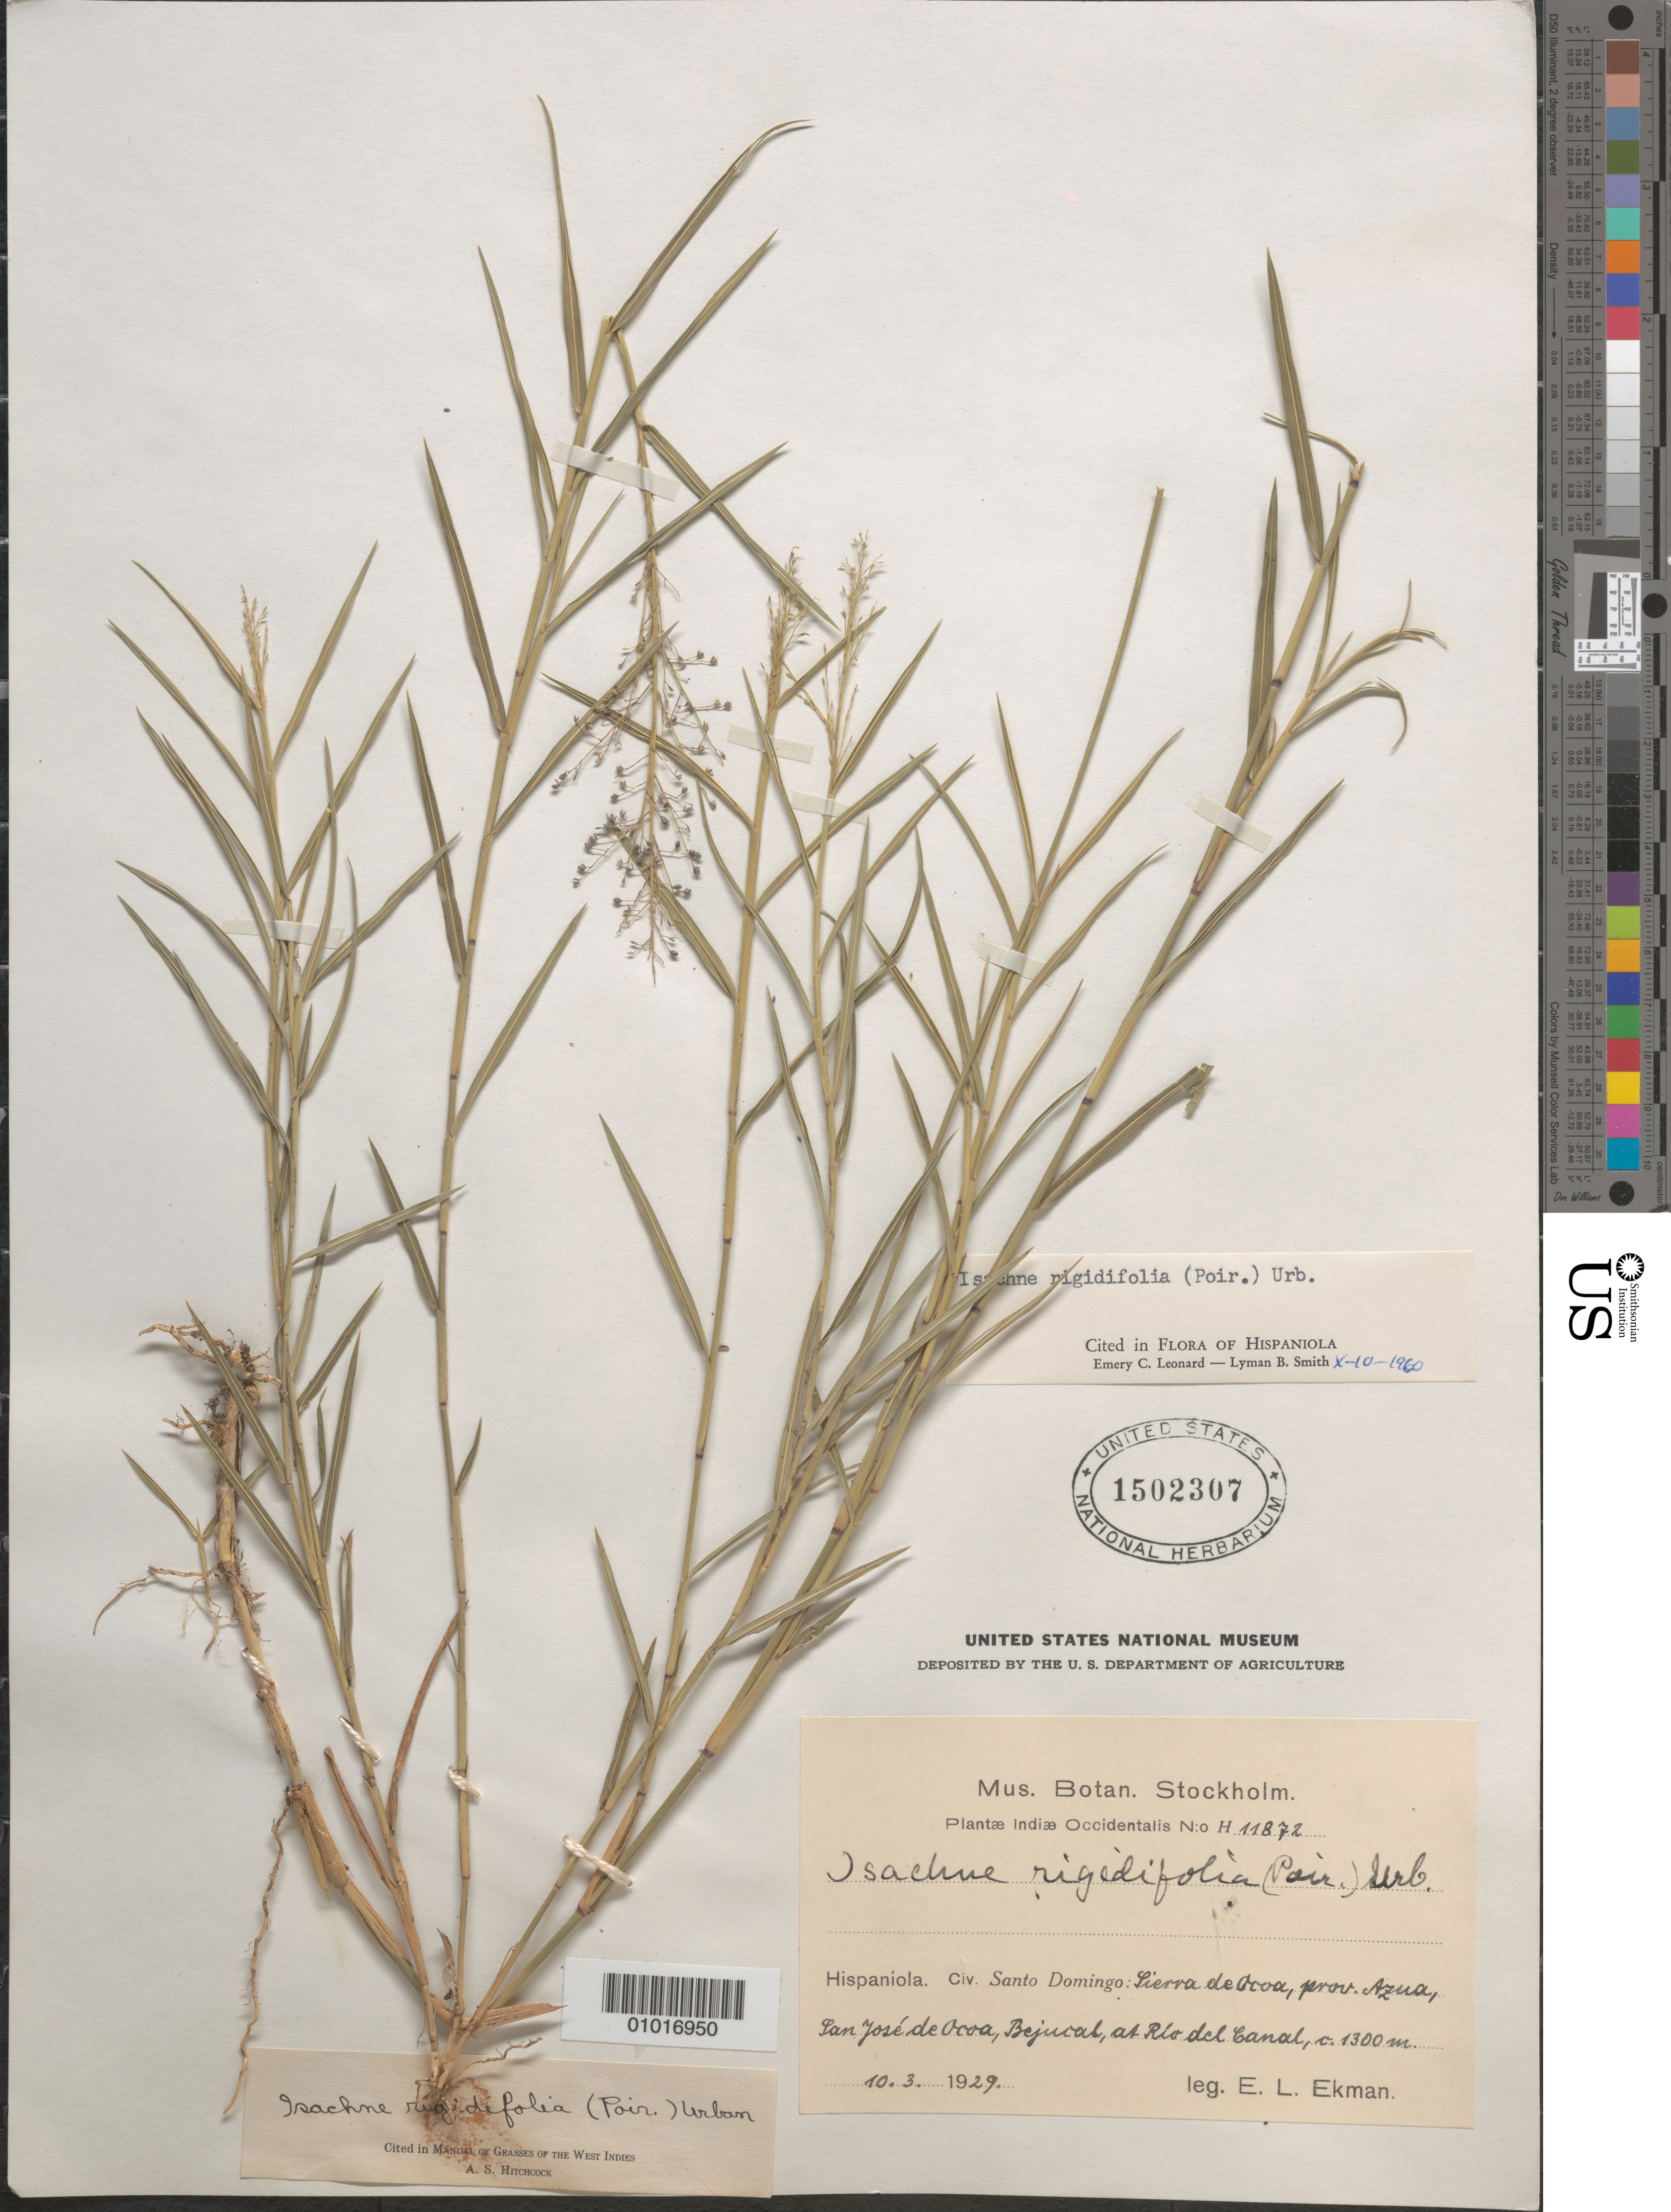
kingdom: Plantae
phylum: Tracheophyta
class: Liliopsida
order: Poales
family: Poaceae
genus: Isachne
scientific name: Isachne rigidifolia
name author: (Poir.) Urb.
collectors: E. L. Ekman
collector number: H 11872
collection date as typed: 10 Mar 1929 or 03 Oct 1929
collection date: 1929-03-10 or 1929-10-03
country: Dominican Republic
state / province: Azua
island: Hispaniola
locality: Sierra de Ocoa, prov. Azna, san Jose de Ocoa, Bejucal, at Rio del Canal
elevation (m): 1300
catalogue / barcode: US 1502307